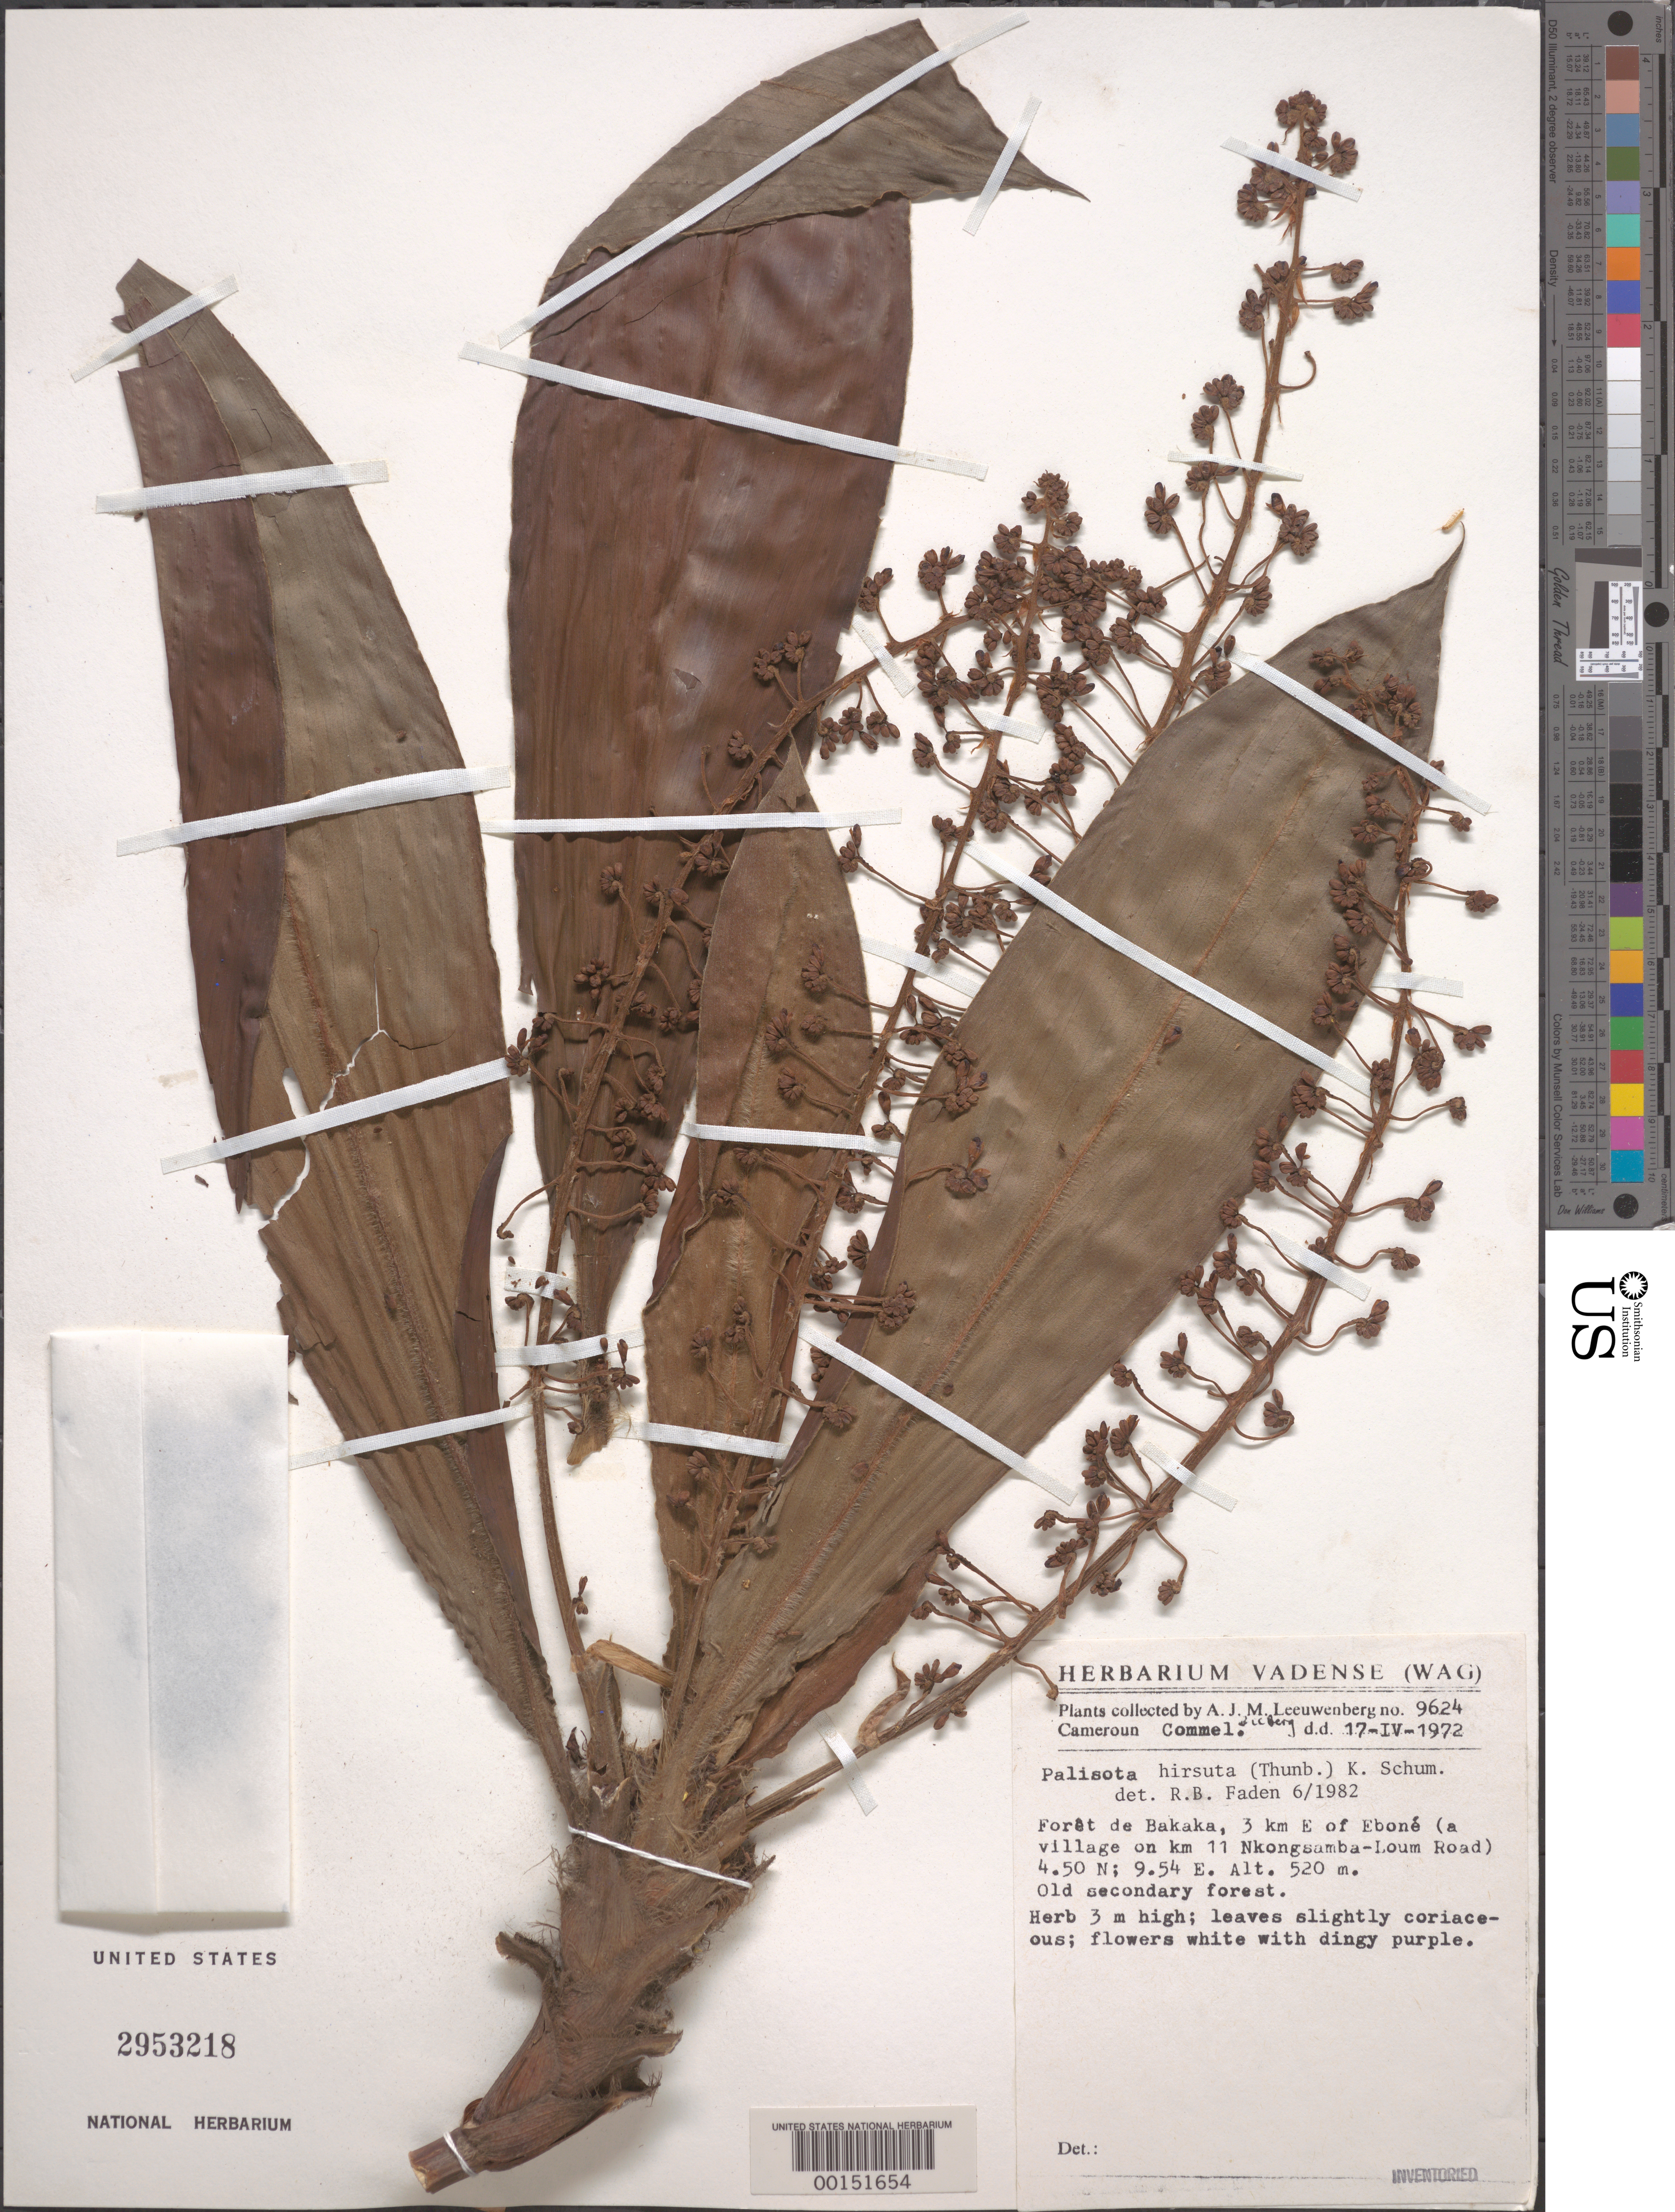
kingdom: Plantae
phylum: Tracheophyta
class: Liliopsida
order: Commelinales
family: Commelinaceae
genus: Palisota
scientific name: Palisota hirsuta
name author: (Thunb.) K. Schum.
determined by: Faden, Robert B., (US), Smithsonian Institution - National Museum of Natural History (UNITED STATES)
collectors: A. J. M. Leeuwenberg & C. C. Berg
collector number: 9624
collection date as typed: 17 Apr 1972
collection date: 1972-04-17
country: Cameroon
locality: Foret de bakaka, 3 km e of ebone on nkongsamba-loum road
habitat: Old secondary forest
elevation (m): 520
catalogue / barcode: US 2953218